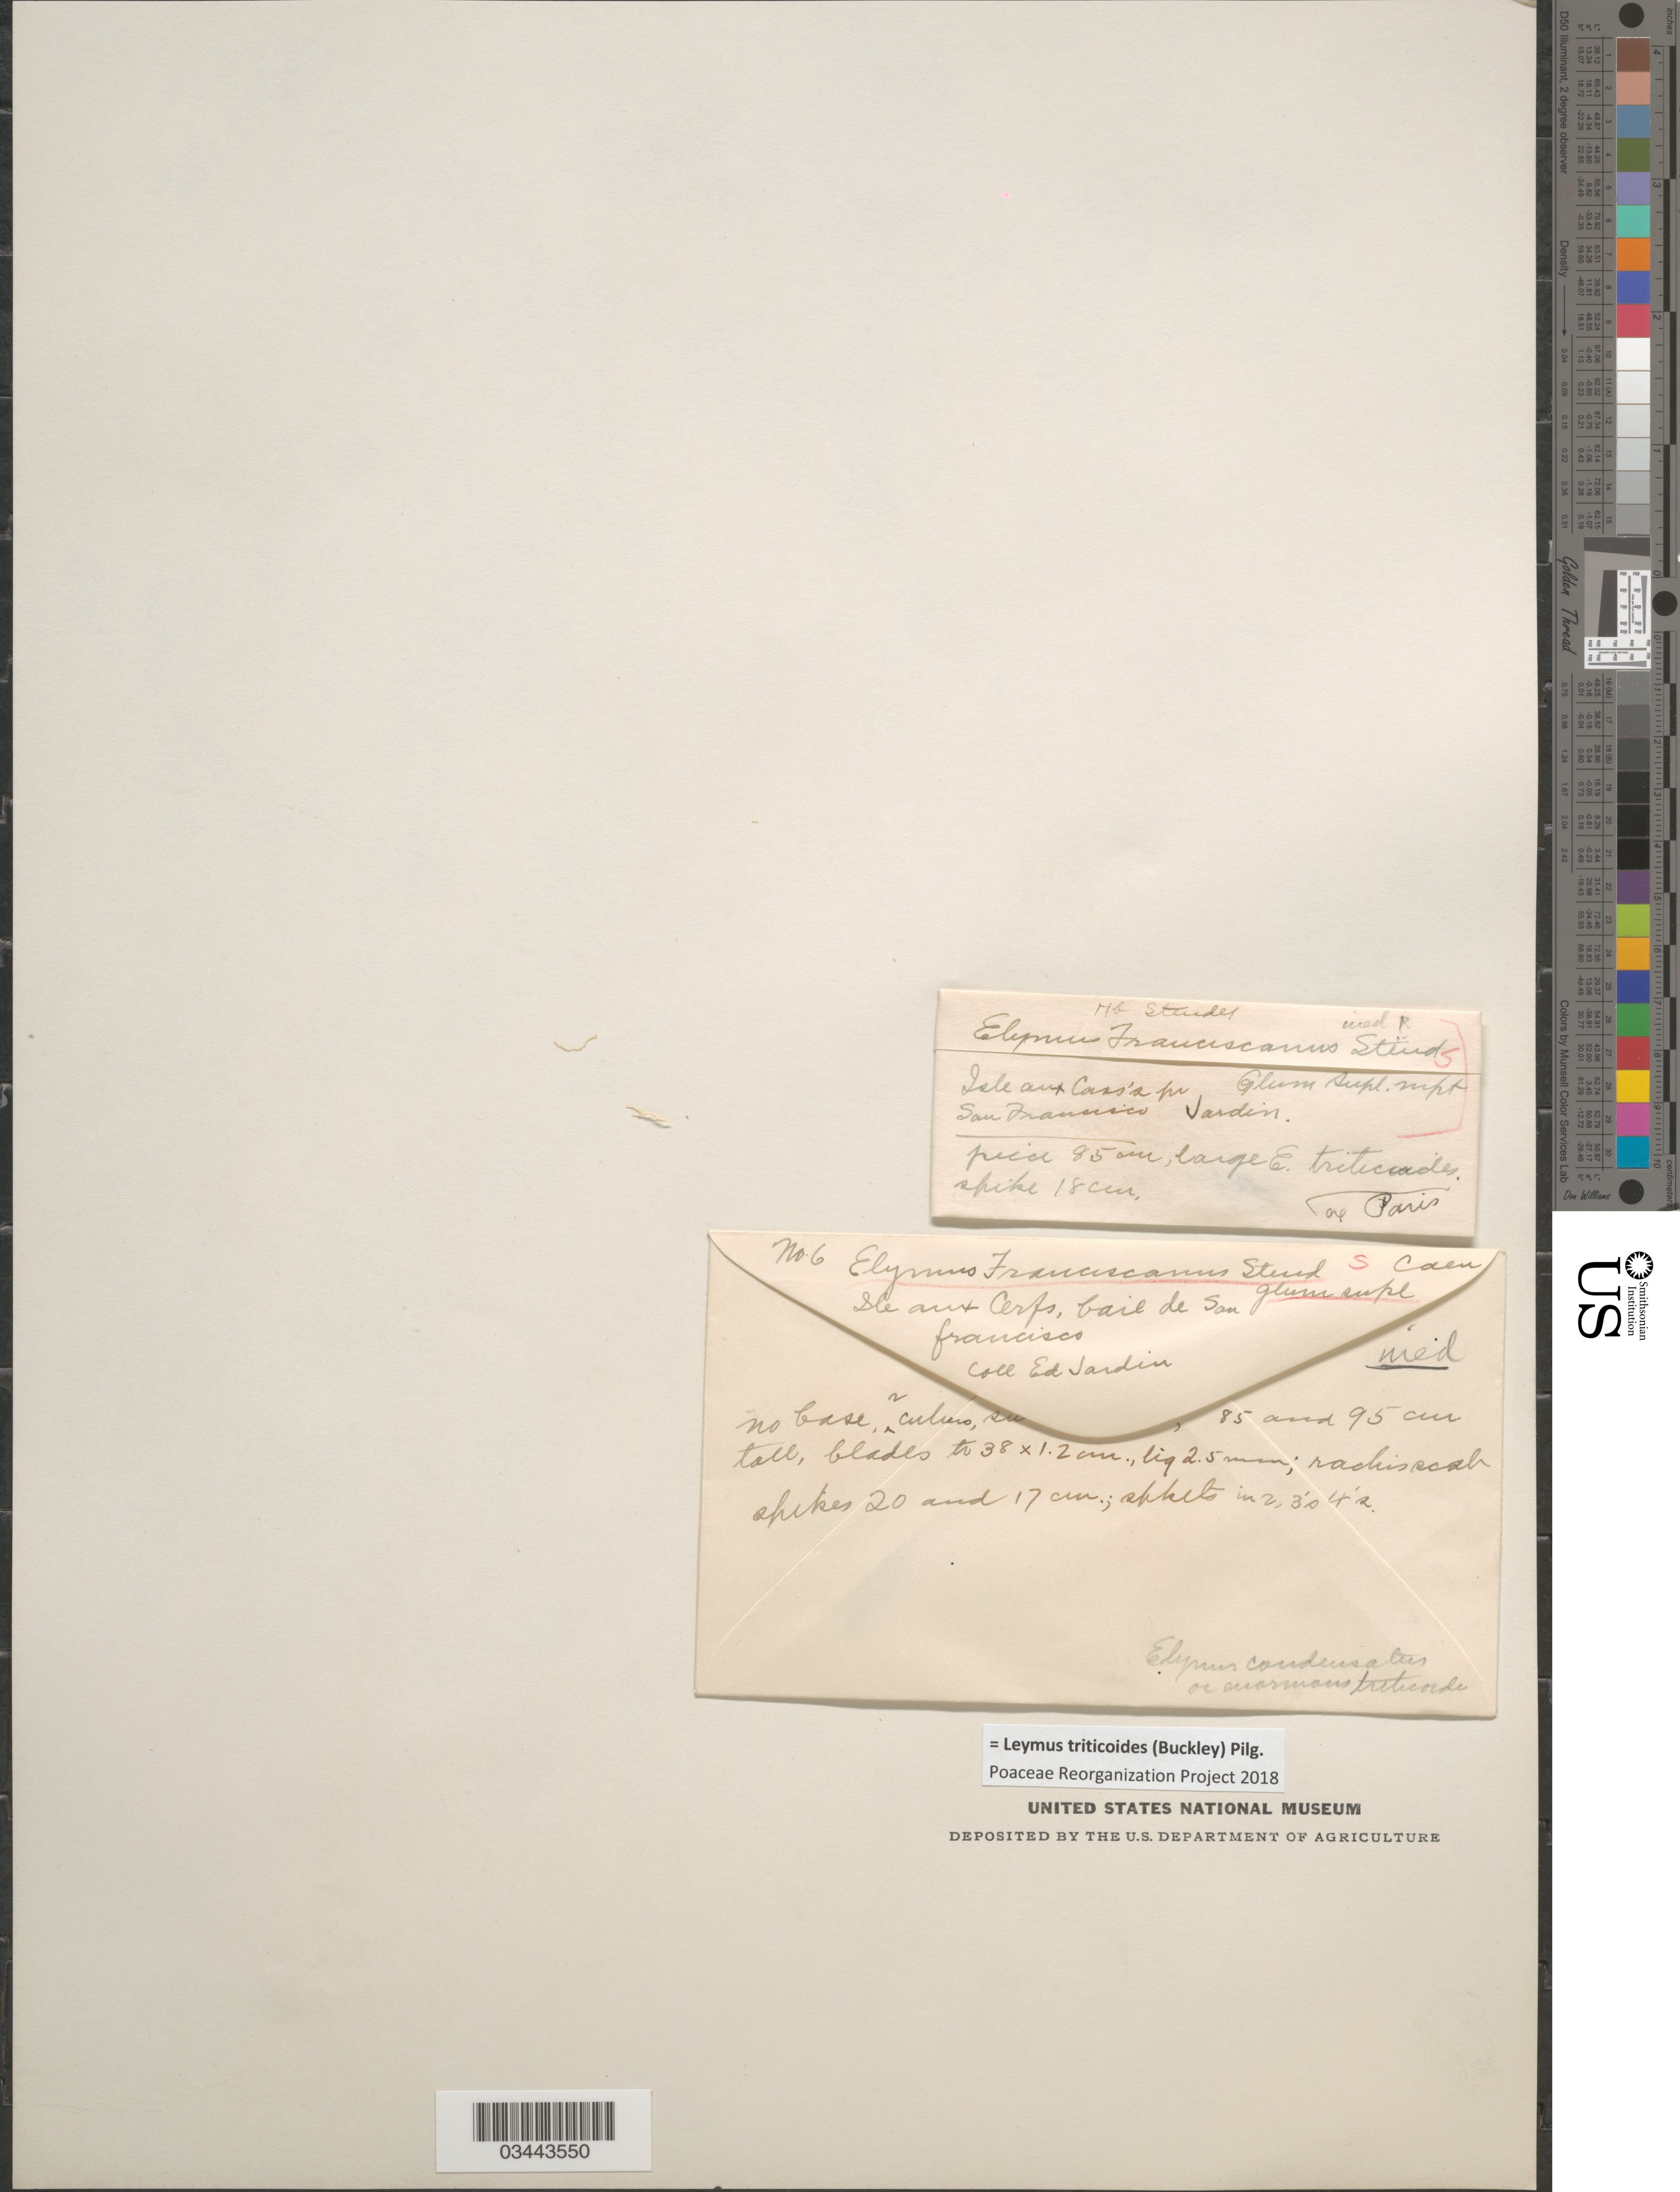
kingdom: Plantae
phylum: Tracheophyta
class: Liliopsida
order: Poales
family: Poaceae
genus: Leymus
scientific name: Leymus triticoides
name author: (Buckley) Pilg.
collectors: ex herb. Paul C. Standley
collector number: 6